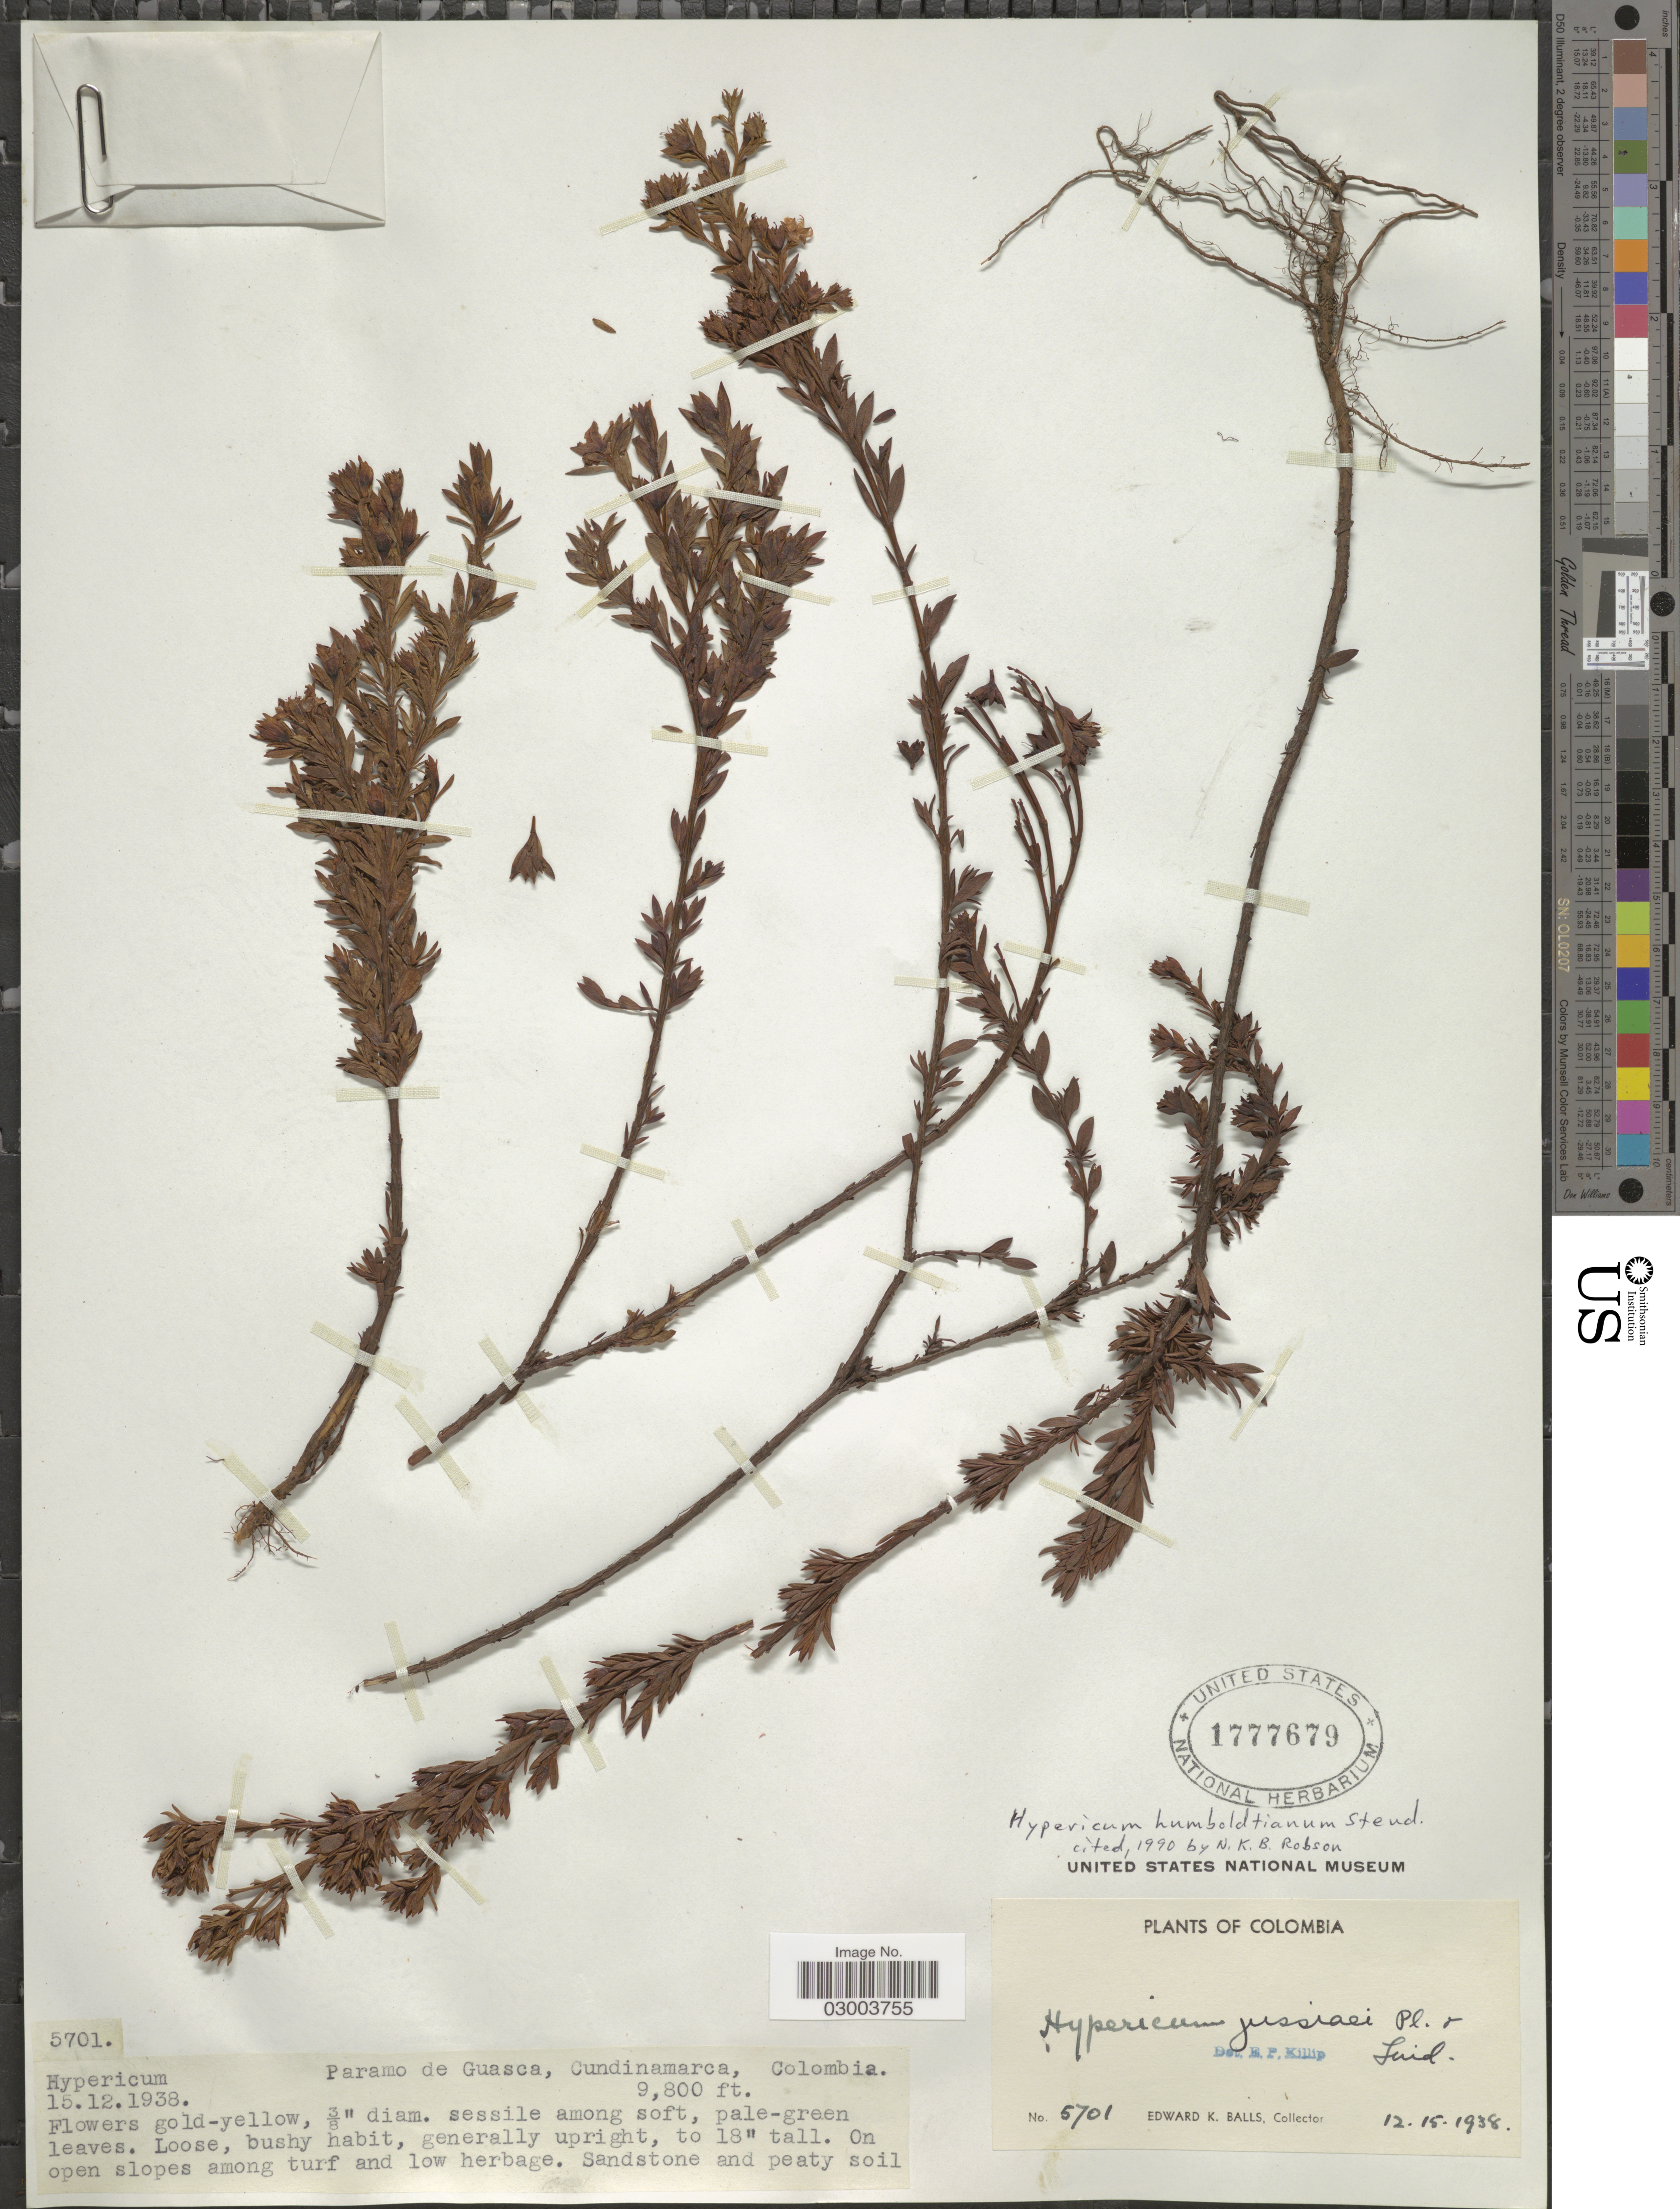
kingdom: Plantae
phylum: Tracheophyta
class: Magnoliopsida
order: Malpighiales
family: Hypericaceae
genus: Hypericum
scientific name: Hypericum humboldtianum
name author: Steud.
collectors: E. K. Balls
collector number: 5701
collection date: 1938-12-15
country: Colombia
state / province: Cundinamarca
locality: Paramo de Guasca.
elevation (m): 2987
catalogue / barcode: US 1777679